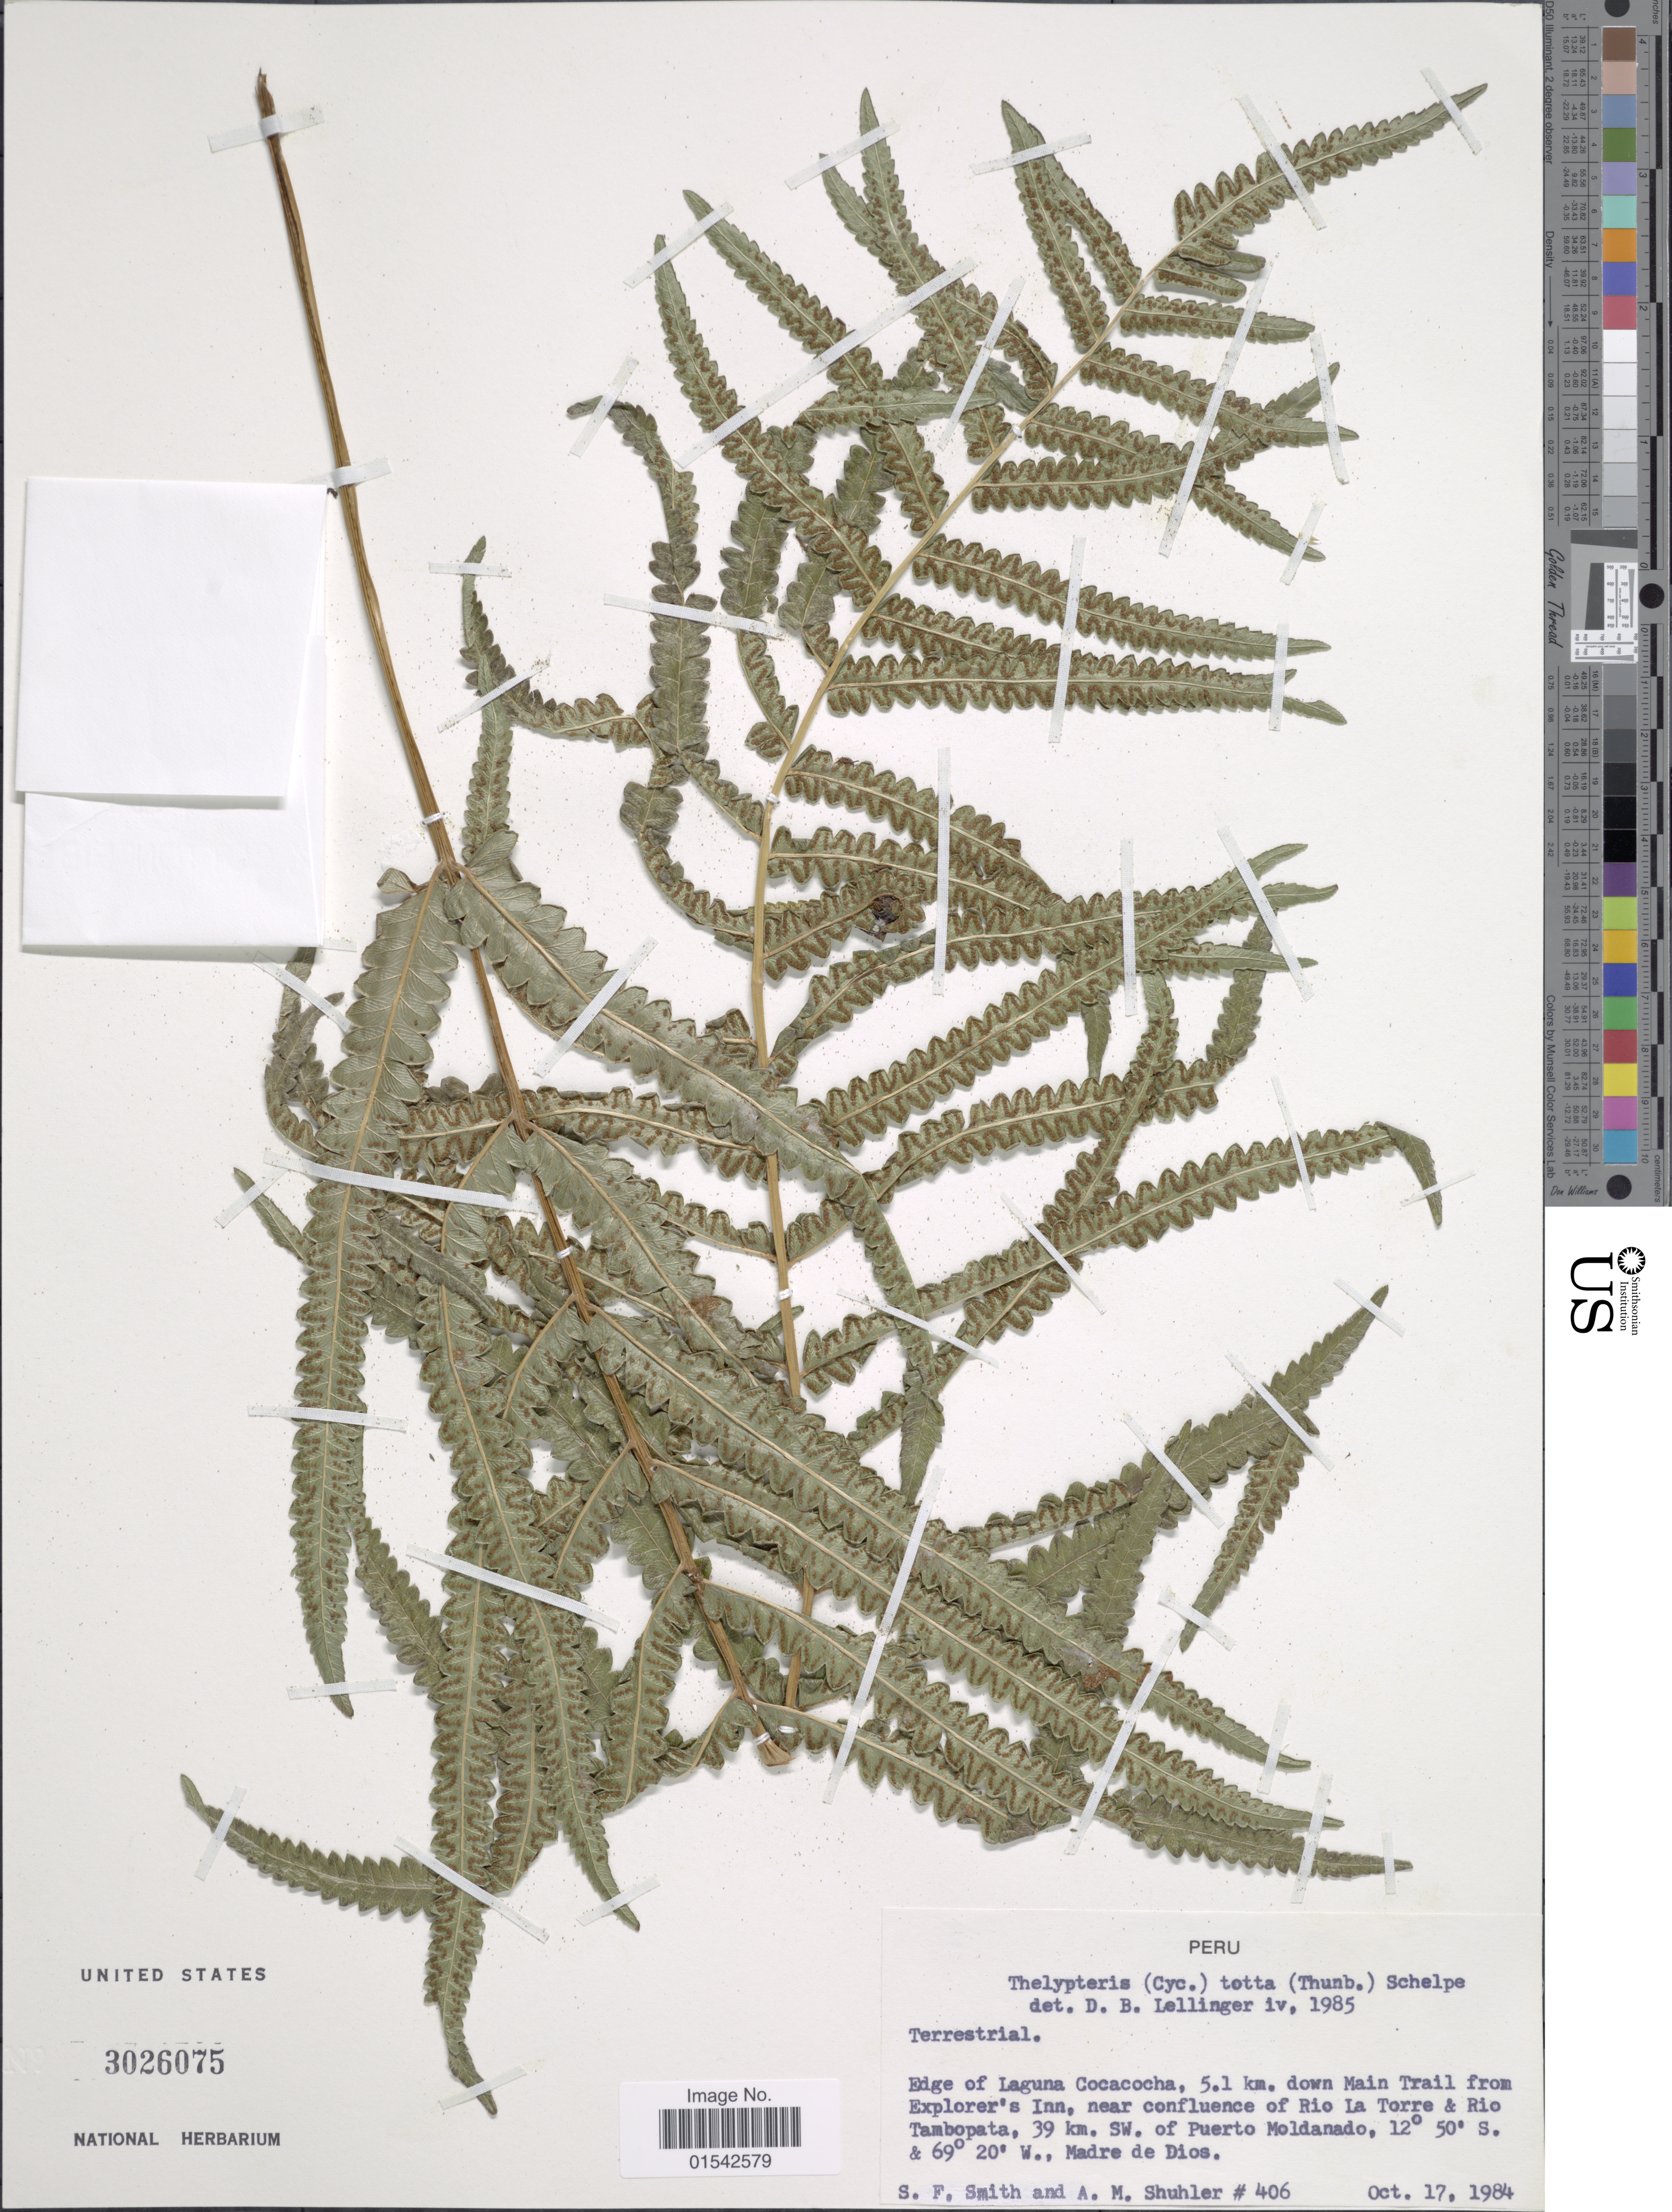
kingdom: Plantae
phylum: Tracheophyta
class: Polypodiopsida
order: Polypodiales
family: Thelypteridaceae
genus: Cyclosorus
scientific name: Cyclosorus interruptus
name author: (Willd.) H. Itô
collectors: S.F. Smith & A. Shuhler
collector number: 406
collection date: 1984-10-17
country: Peru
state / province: Madre de Dios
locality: Edge of Laguna Cocacocha, 5.1 km. down Main Trail from Explorer's Inn, near confluence of Rio La Torre & Rio Tambopata, 39 km. SW. of Puerto Moldanado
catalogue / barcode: US 3026075